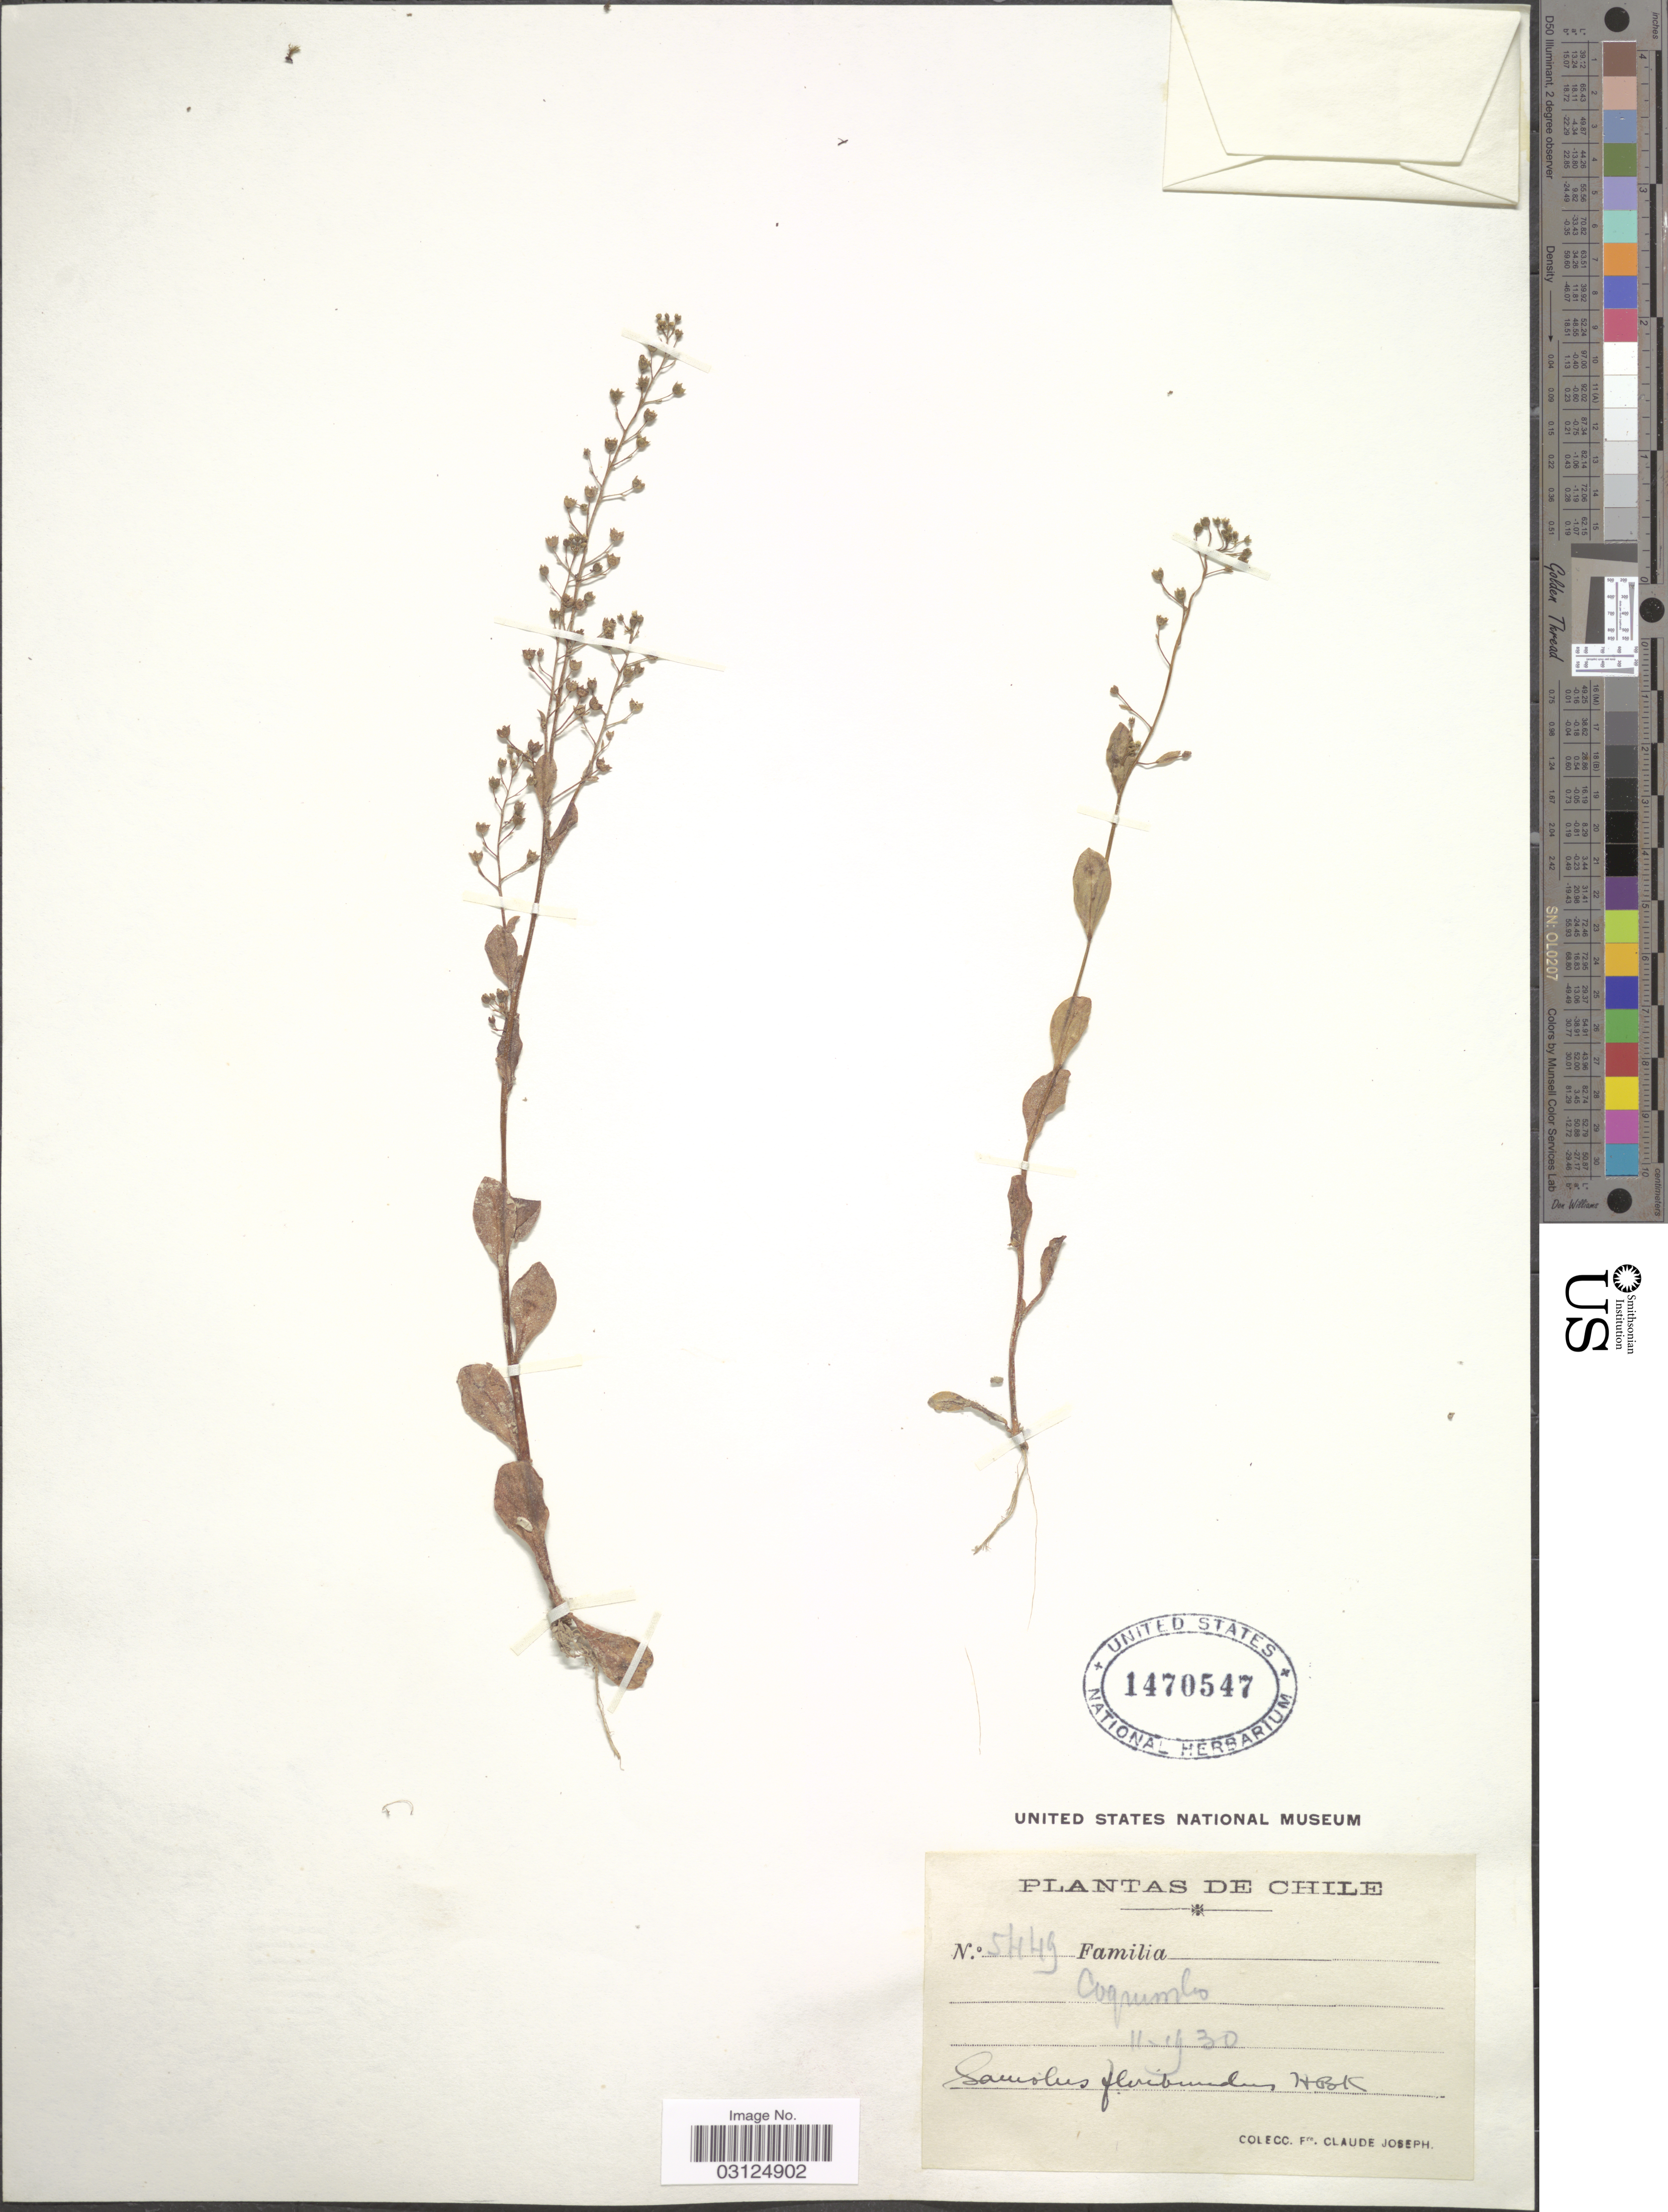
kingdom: Plantae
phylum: Tracheophyta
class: Magnoliopsida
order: Ericales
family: Primulaceae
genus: Samolus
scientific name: Samolus parviflorus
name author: Raf.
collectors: Bro. Claude-Joseph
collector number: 5449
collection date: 1930-11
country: Chile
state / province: Coquimbo (IV)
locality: Coquimbo.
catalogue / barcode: US 1470547